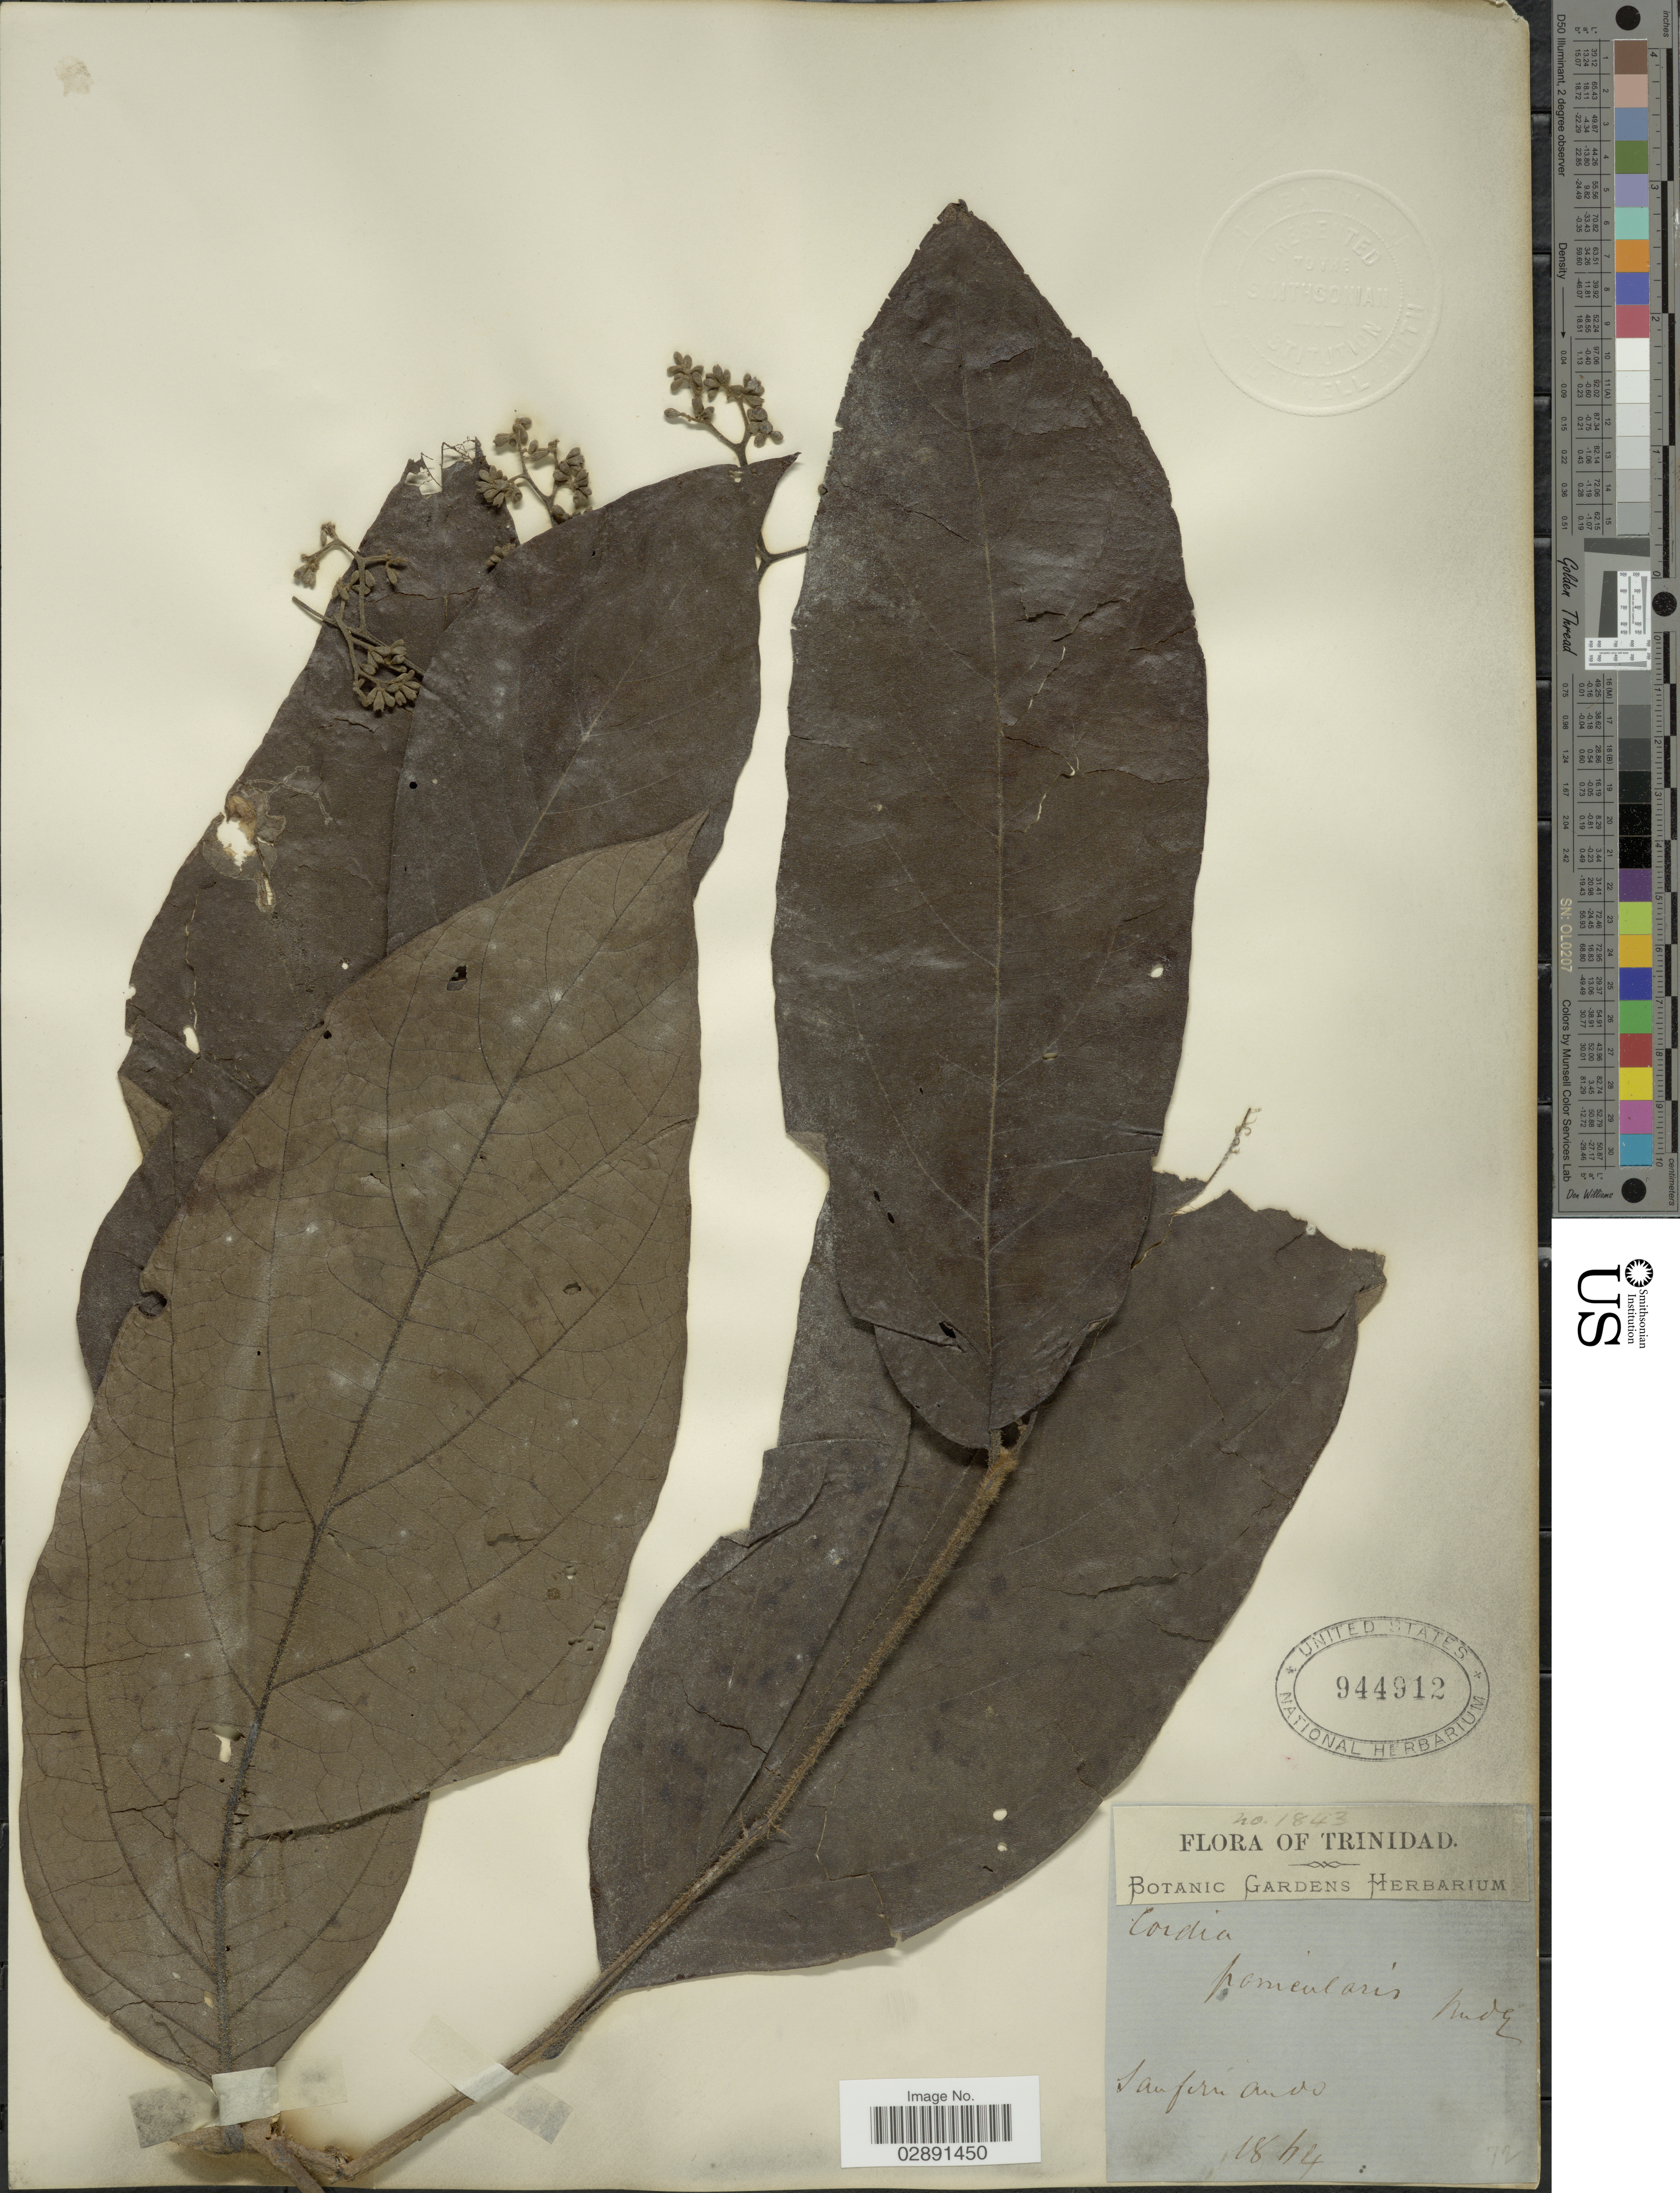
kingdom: Plantae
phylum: Tracheophyta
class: Magnoliopsida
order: Boraginales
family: Cordiaceae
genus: Cordia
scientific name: Cordia panicularis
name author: Rudge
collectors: ex herb. Botanic Gardens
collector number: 1843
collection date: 1864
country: Trinidad and Tobago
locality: Trinidad. San Fernando.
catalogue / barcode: US 944912